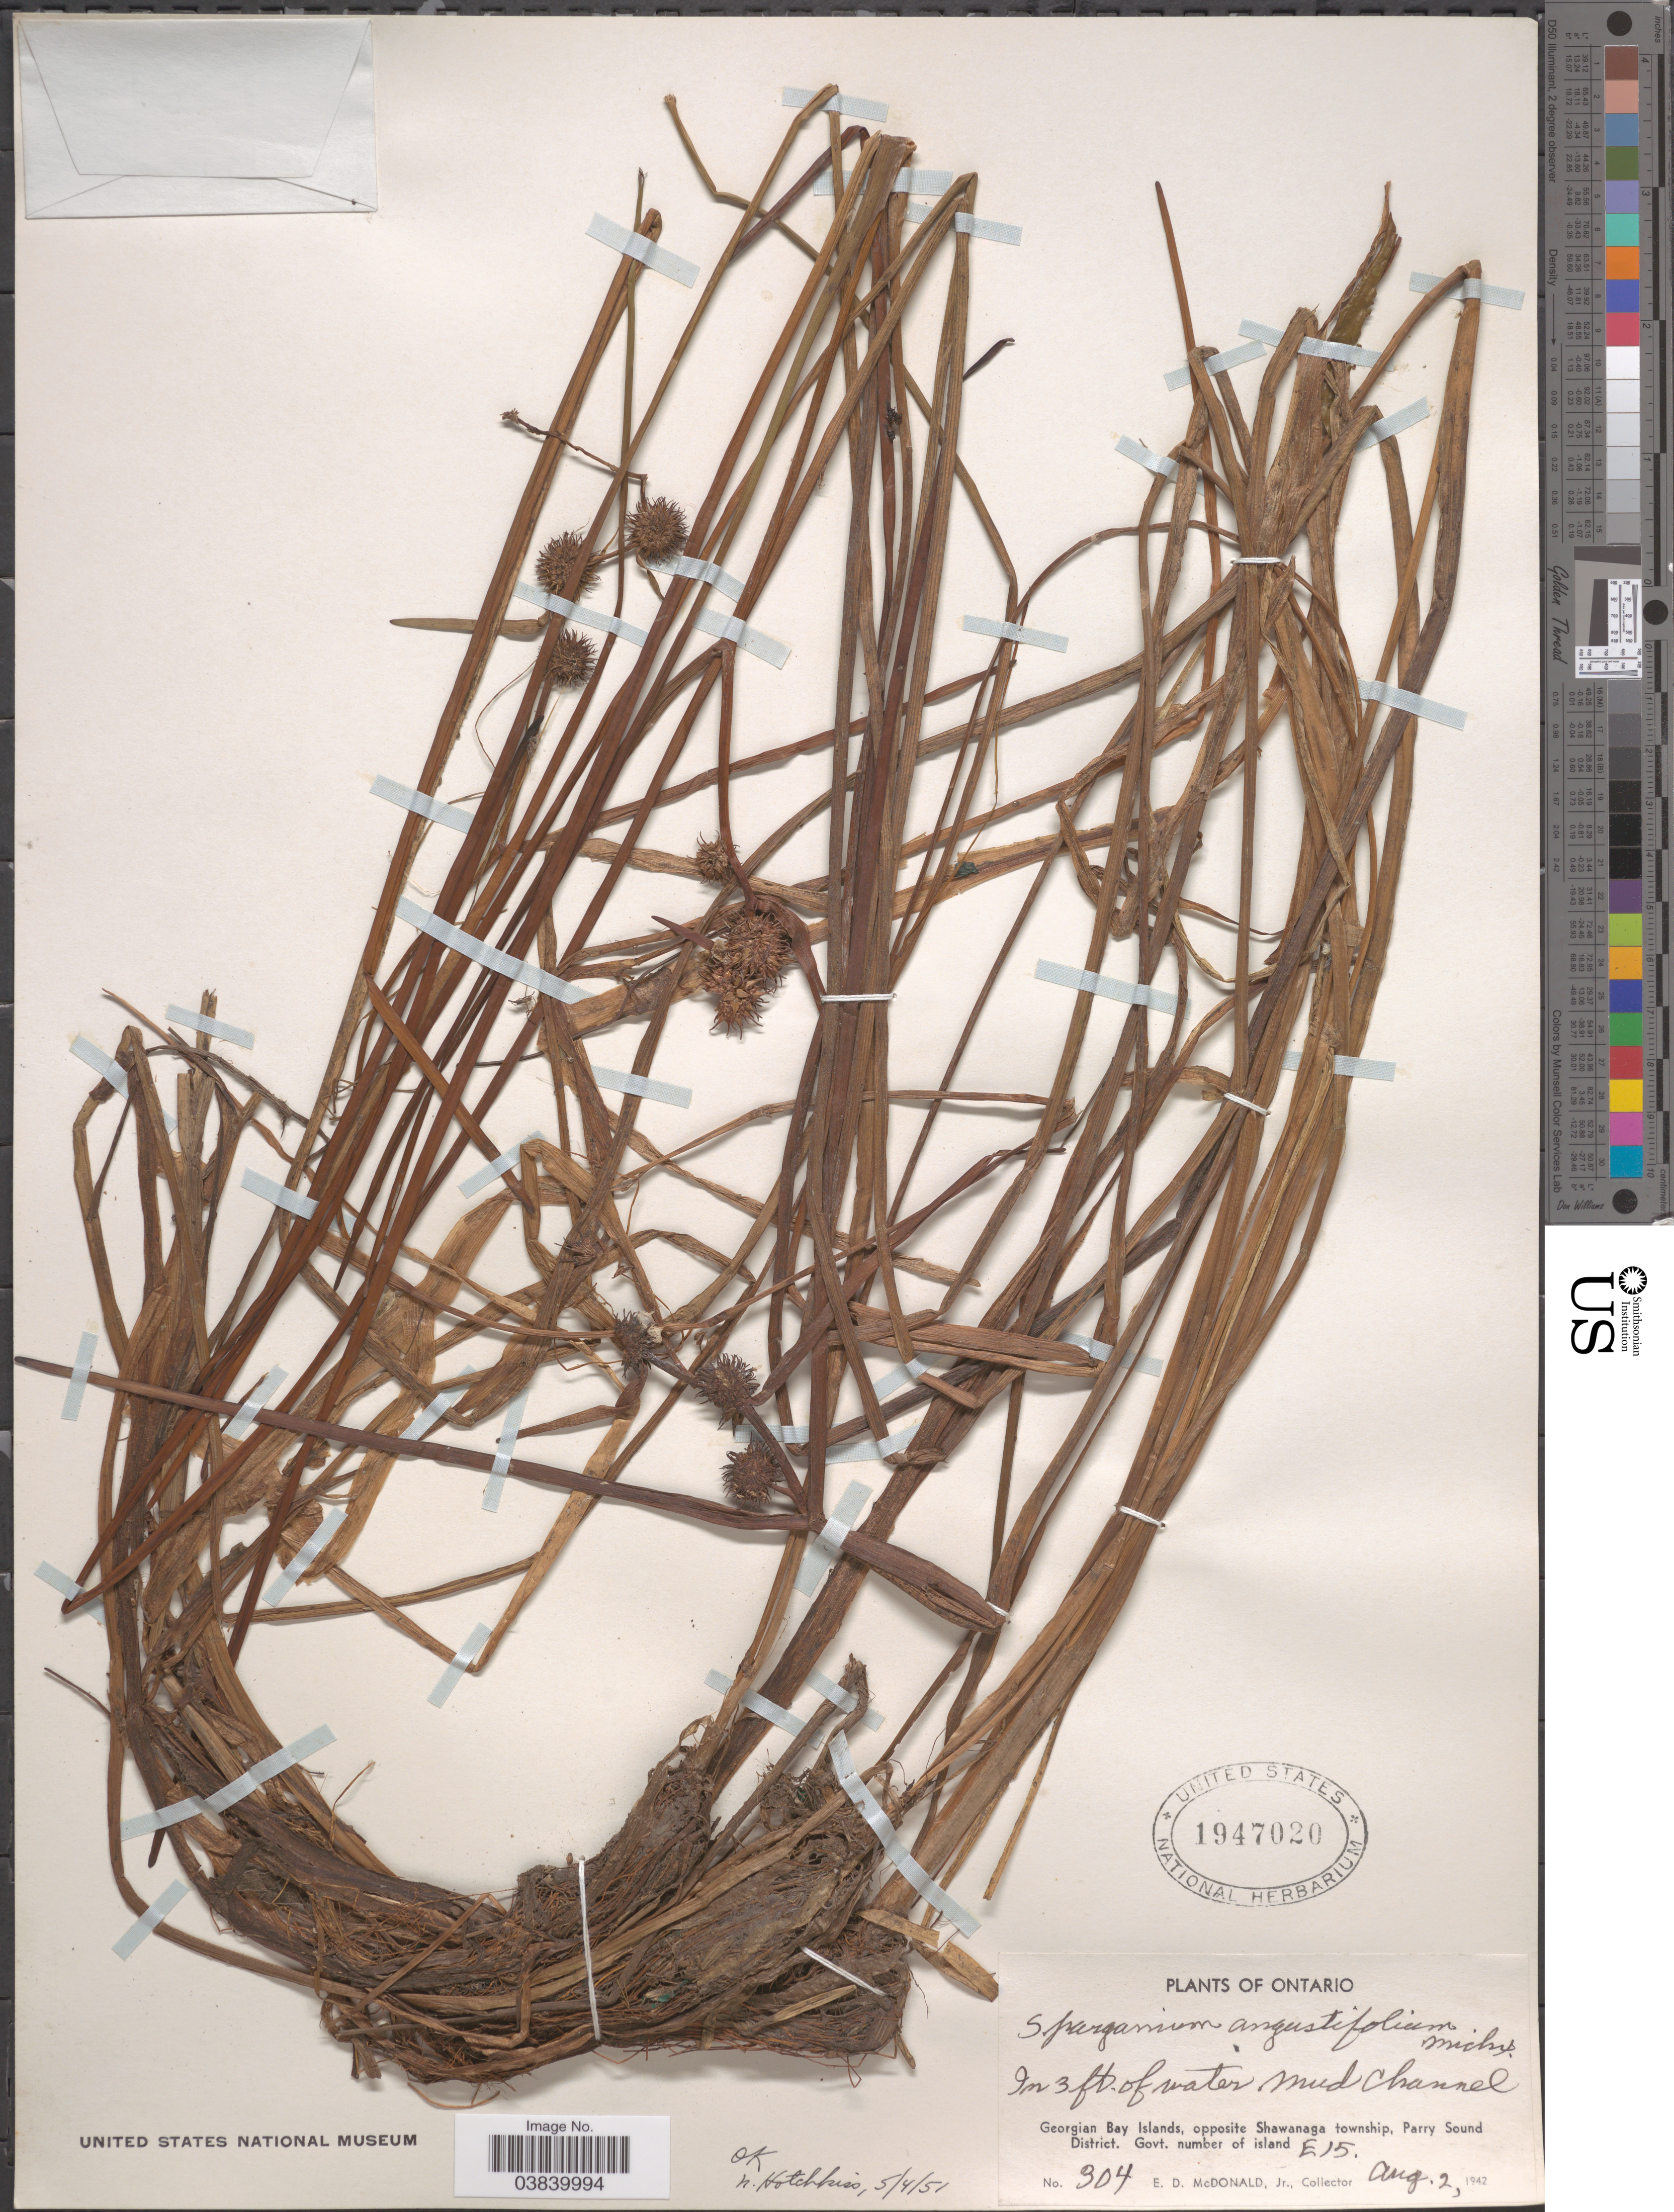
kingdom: Plantae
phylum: Tracheophyta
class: Liliopsida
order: Poales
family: Typhaceae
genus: Sparganium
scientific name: Sparganium angustifolium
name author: Michx.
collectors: E. D. McDonald Jr.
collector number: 304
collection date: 1942-08-02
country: Canada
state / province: Ontario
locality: Mud Channel. Georgian Bay Islands, opposite Shawanaga township, Parry Sound District. Govt. number of island E15.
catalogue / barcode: US 1947020